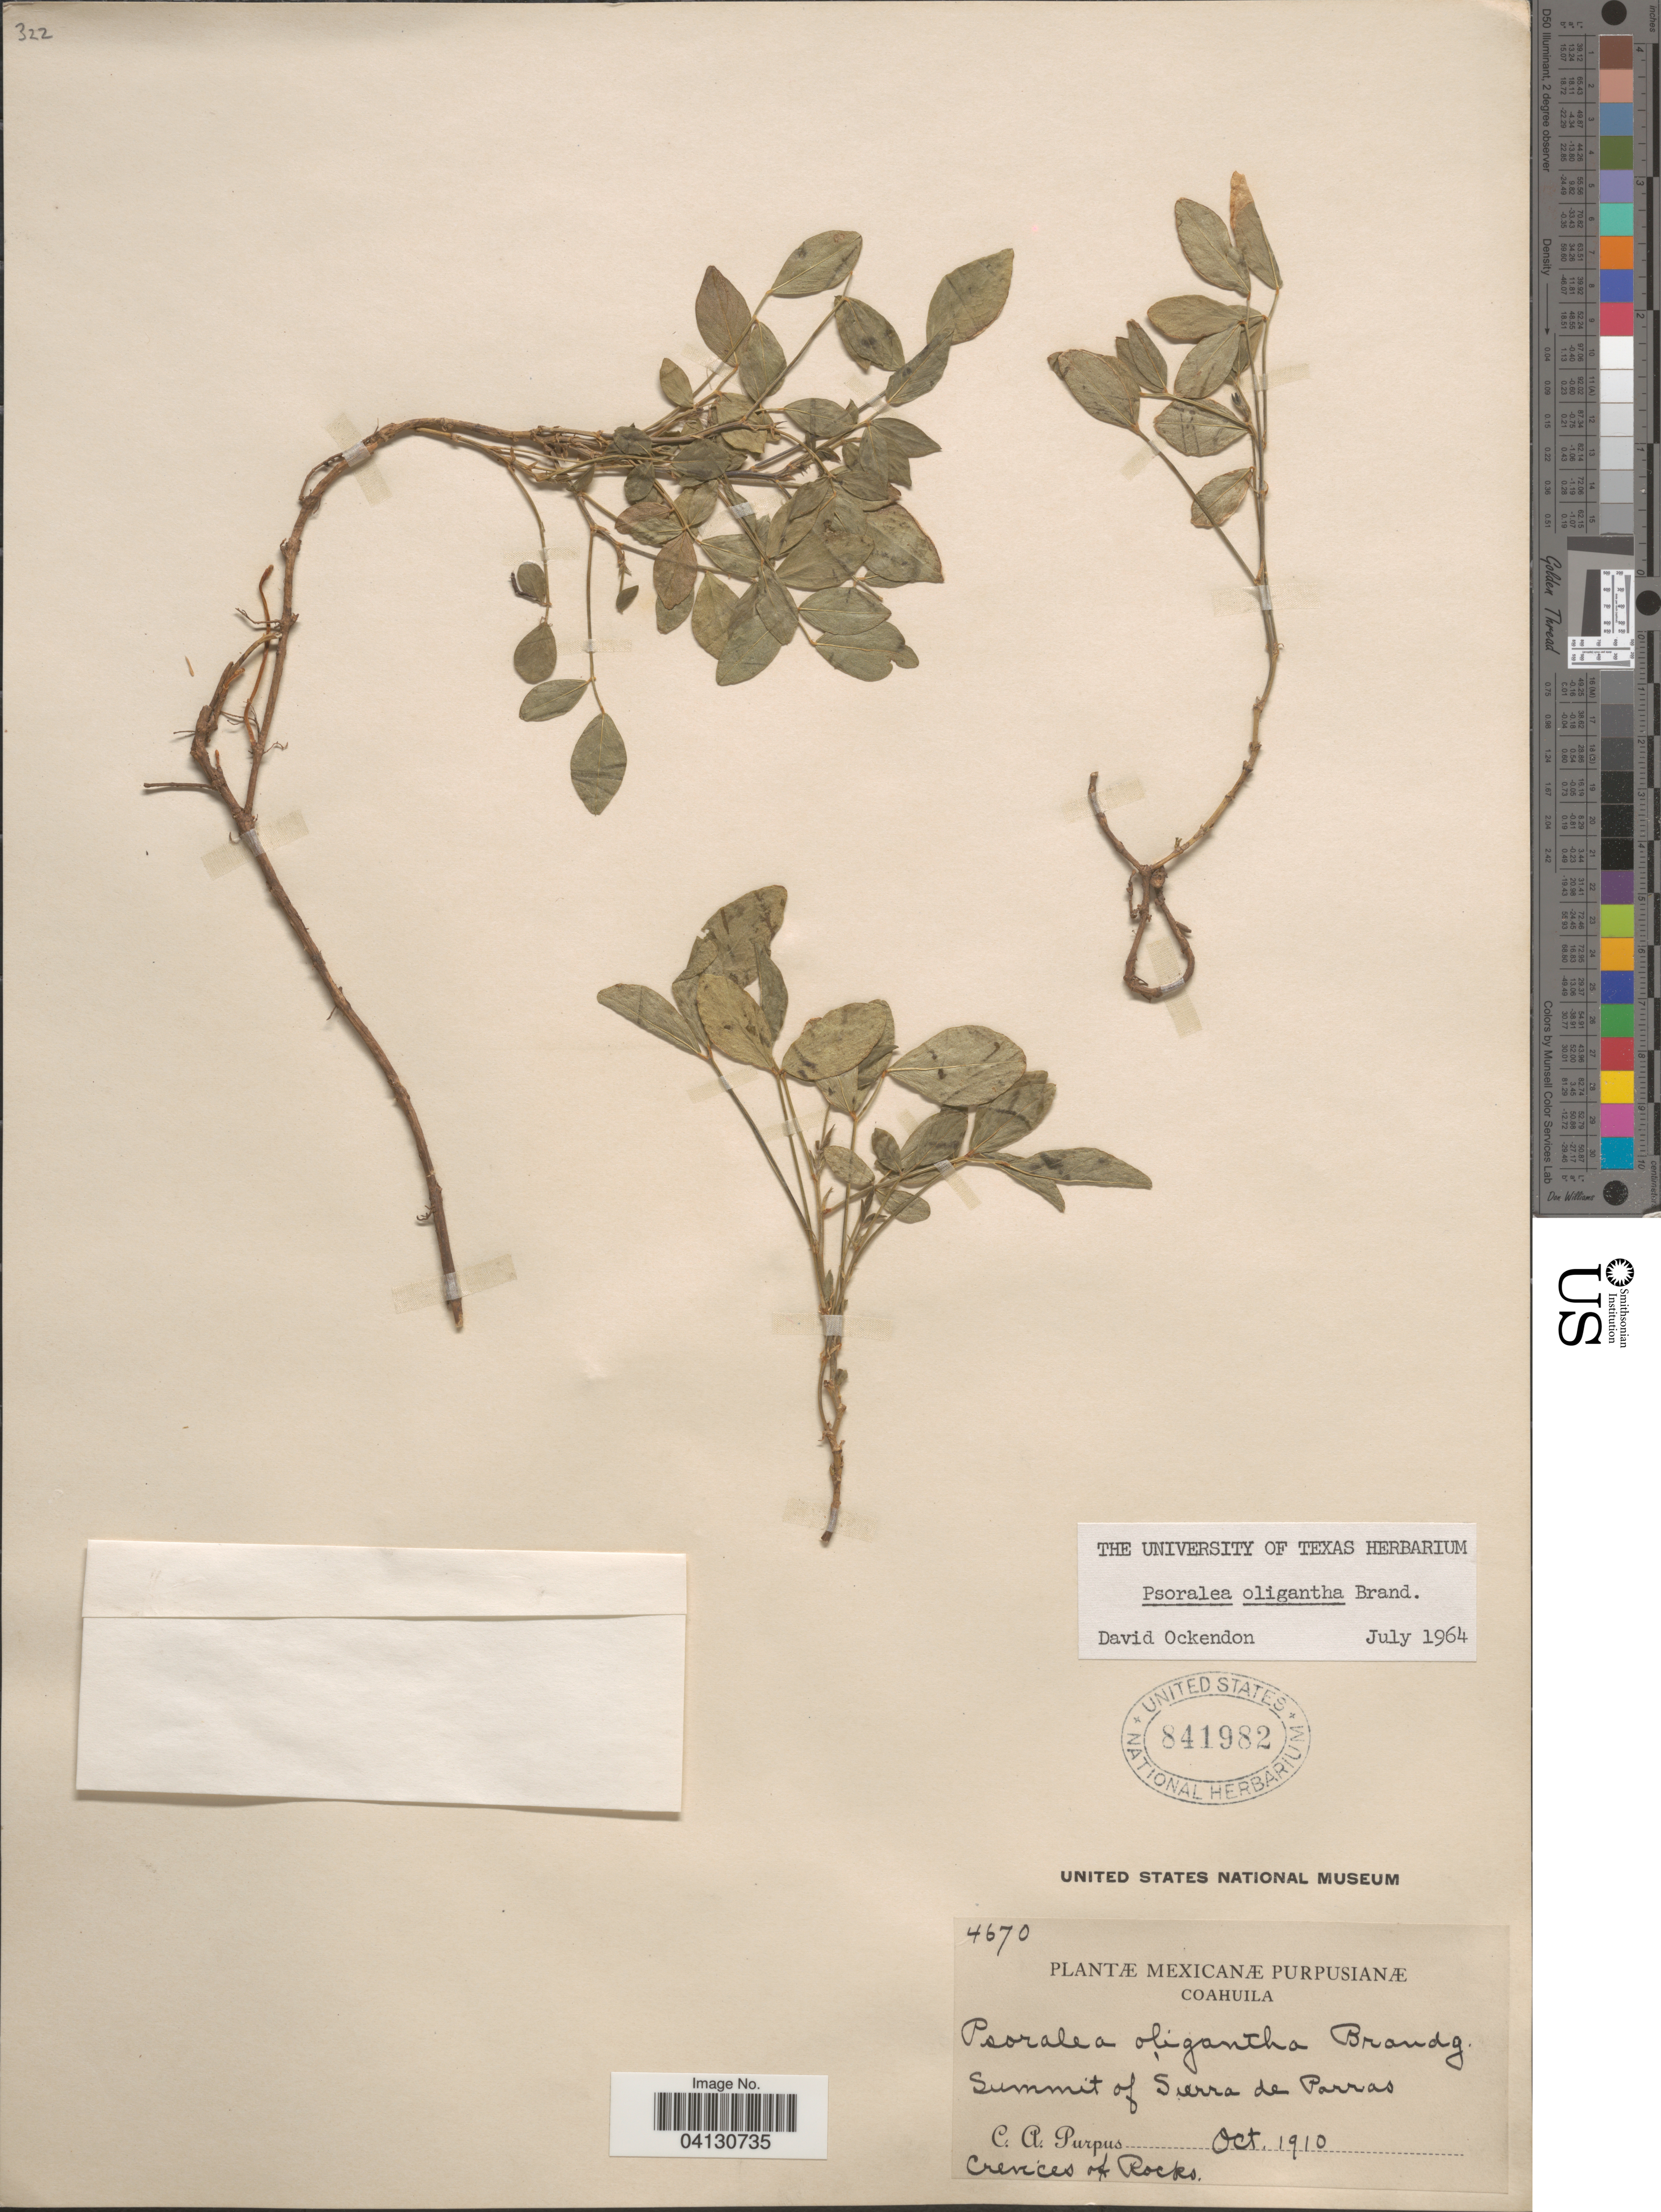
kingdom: Plantae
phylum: Tracheophyta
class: Magnoliopsida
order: Fabales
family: Fabaceae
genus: Orbexilum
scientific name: Orbexilum oliganthum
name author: (K. Brandegee) B.L. Turner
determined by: Strong, Mark T., (BOT), Smithsonian Institution - National Museum of Natural History (UNITED STATES)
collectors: C. A. Purpus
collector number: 4670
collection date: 1910-10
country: Mexico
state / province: Coahuila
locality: Summit of Sierra de Parras.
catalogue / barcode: US 841982